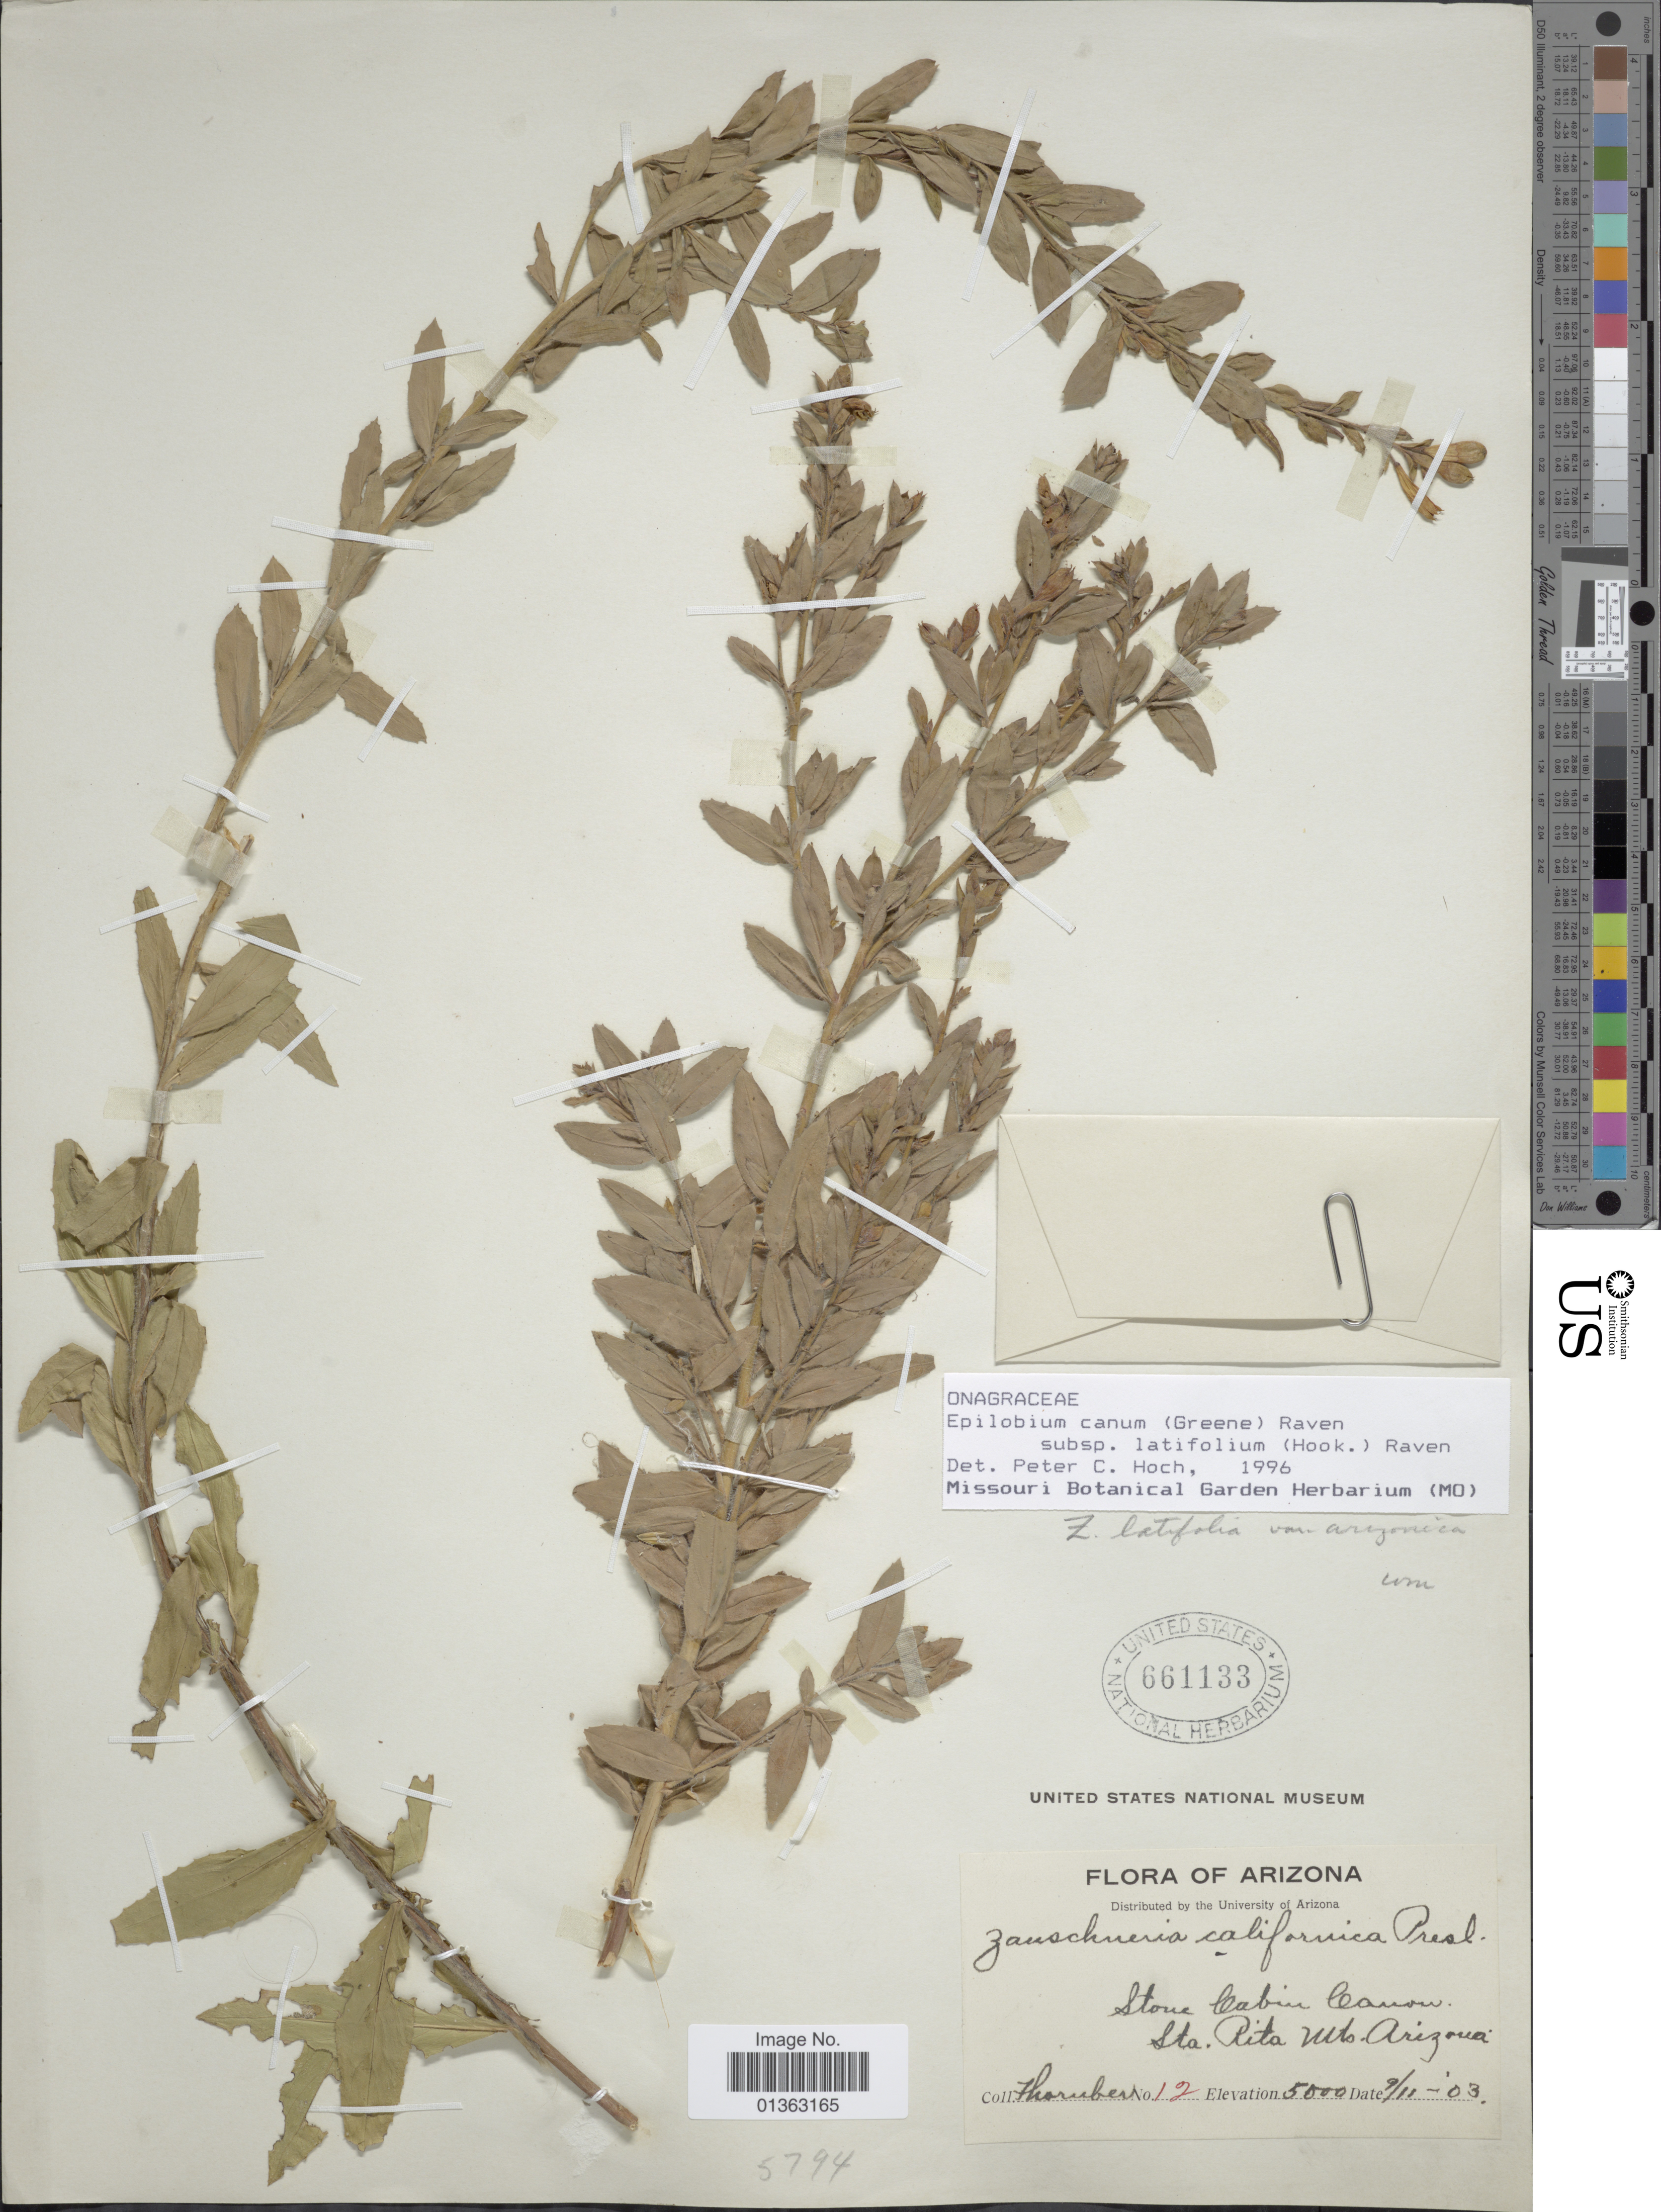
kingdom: Plantae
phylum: Tracheophyta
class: Magnoliopsida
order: Myrtales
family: Onagraceae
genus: Epilobium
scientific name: Epilobium canum subsp. latifolium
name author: (Hook.) P.H. Raven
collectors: Thorubers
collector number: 12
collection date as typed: Transcribed d/m/y: 9/11/3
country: United States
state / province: Arizona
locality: Stone Cabin Canon. Sta. Rita.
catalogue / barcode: US 661133